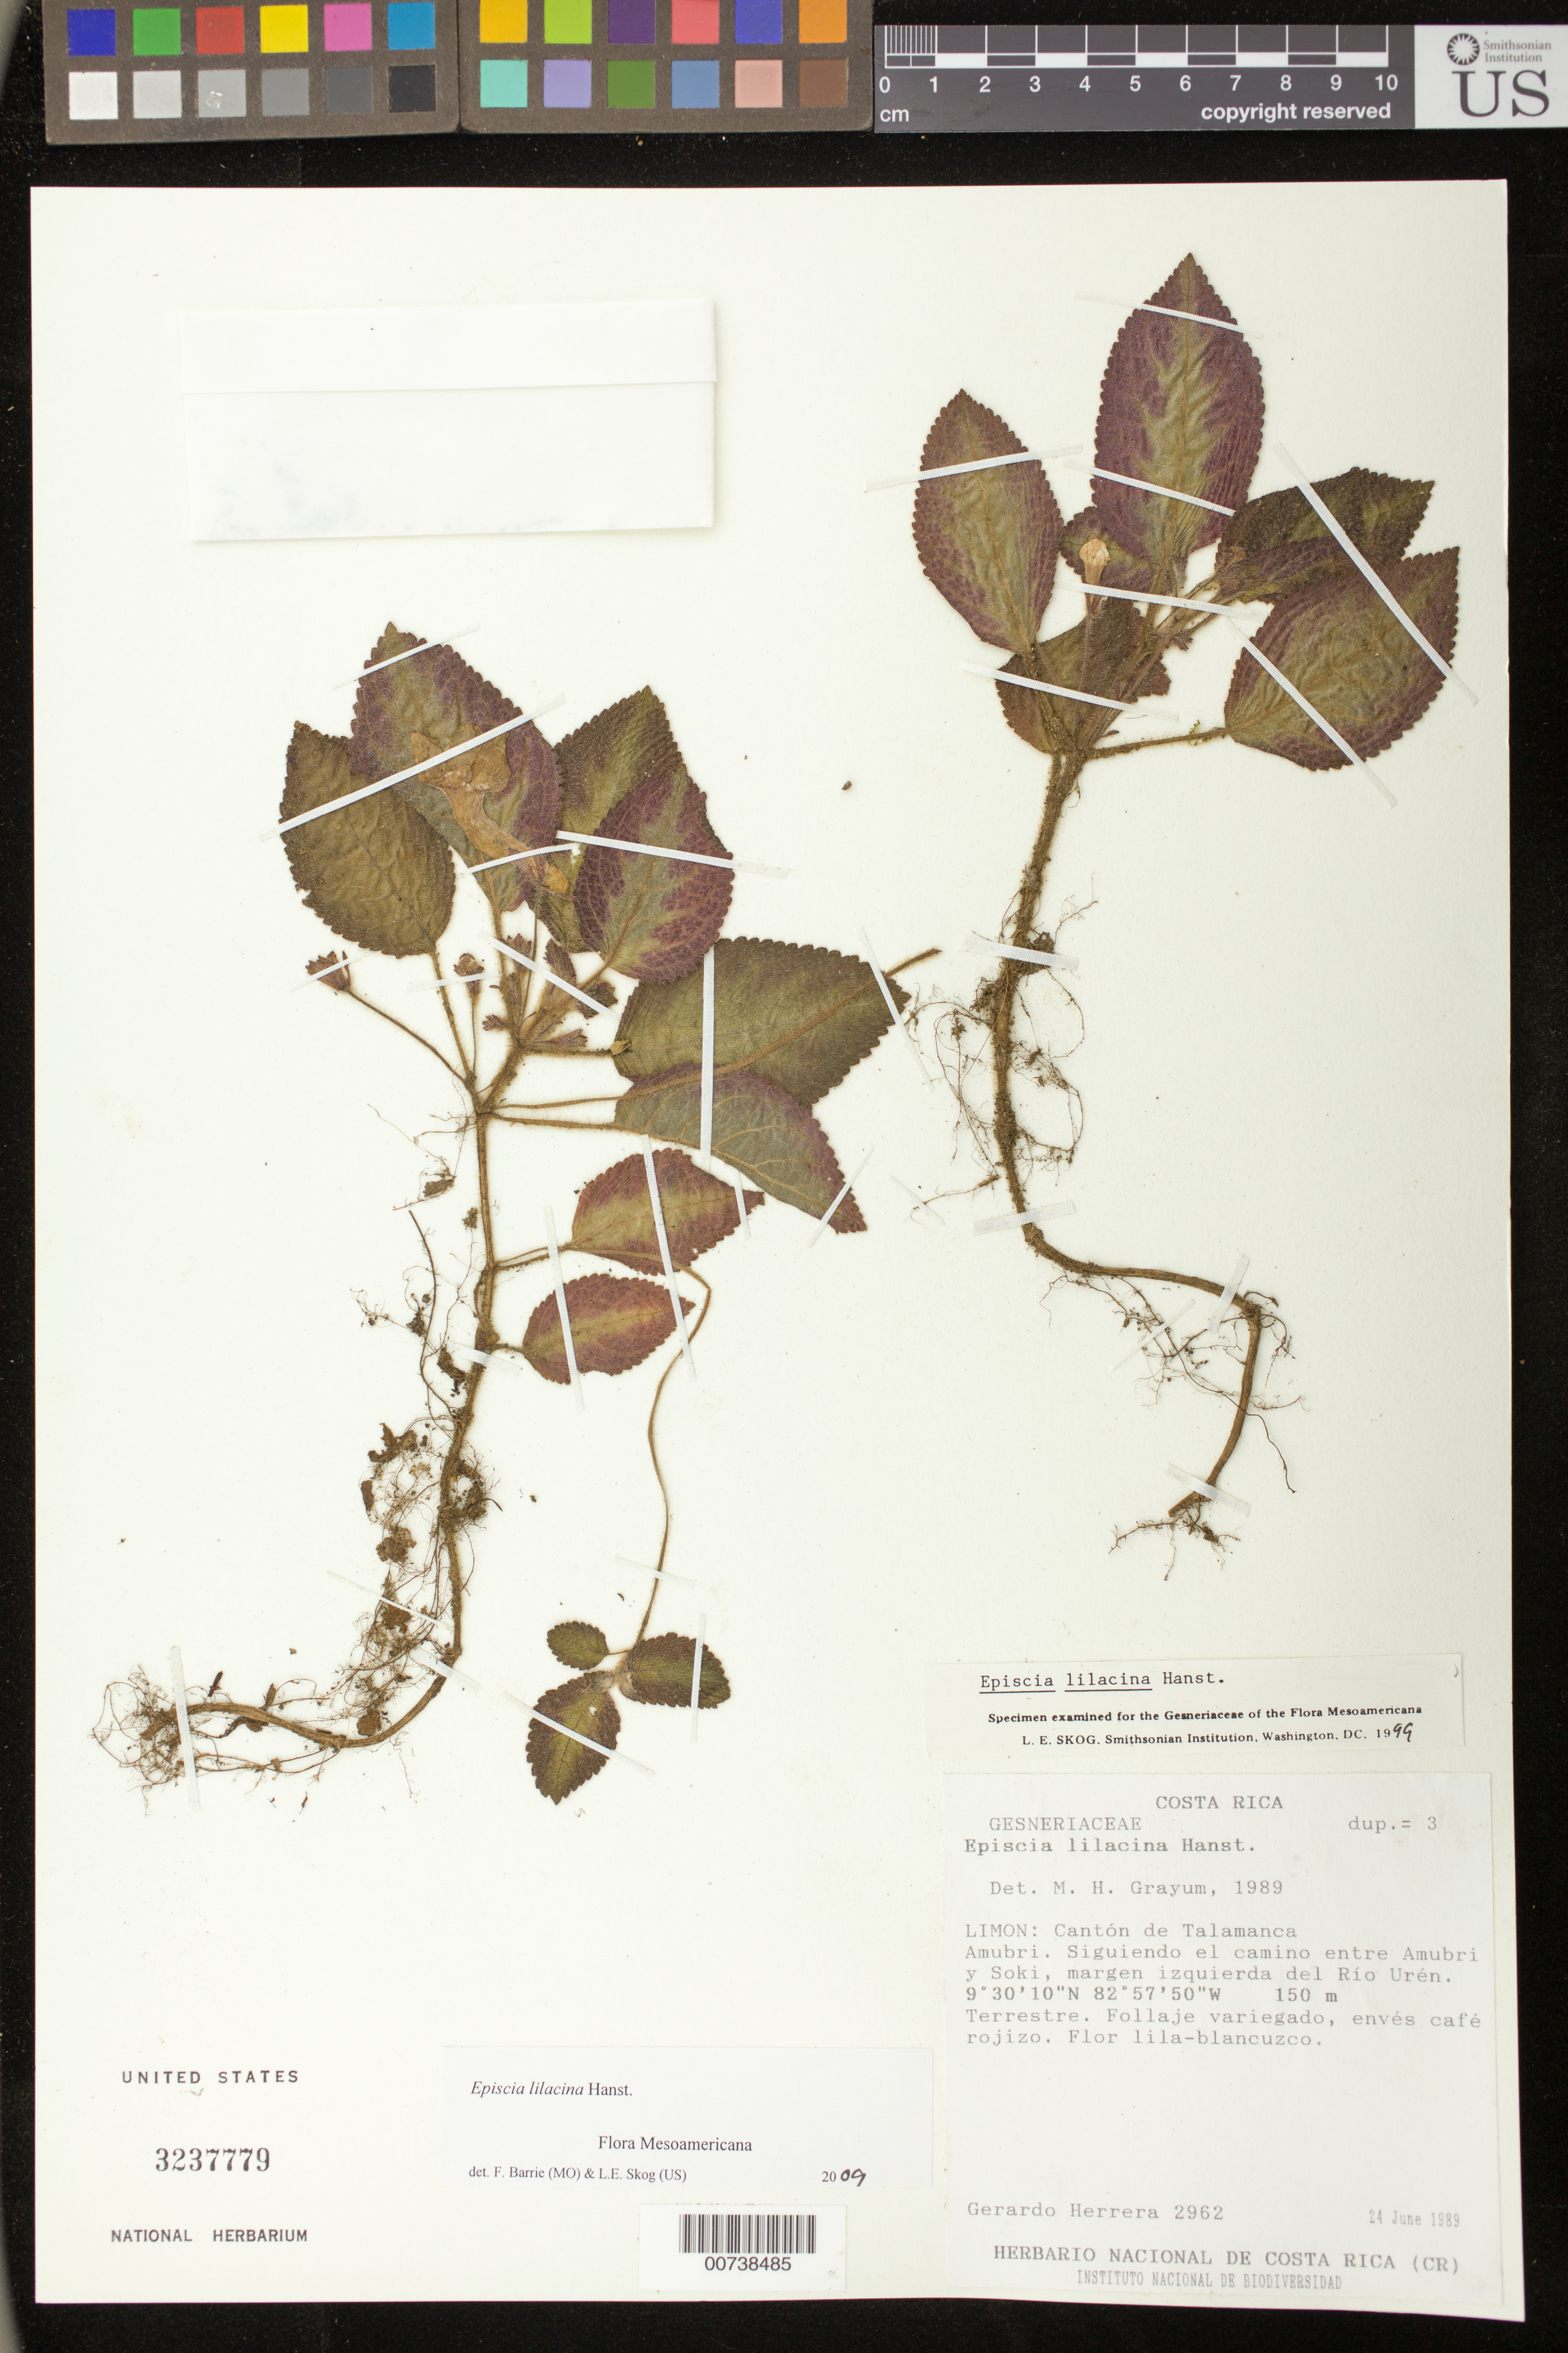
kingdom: Plantae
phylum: Tracheophyta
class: Magnoliopsida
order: Lamiales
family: Gesneriaceae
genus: Episcia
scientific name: Episcia lilacina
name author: Hanst.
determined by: Skog, Laurence E.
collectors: G. Herrera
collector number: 2962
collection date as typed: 24 Jun 1989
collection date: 1989-06-24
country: Costa Rica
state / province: Limón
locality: Cantón de Talamanca, Amubri, siguiendo el camino entre Amubri y Soki, margen izquierda del Rio Uren.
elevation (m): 150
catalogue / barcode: US 3237779